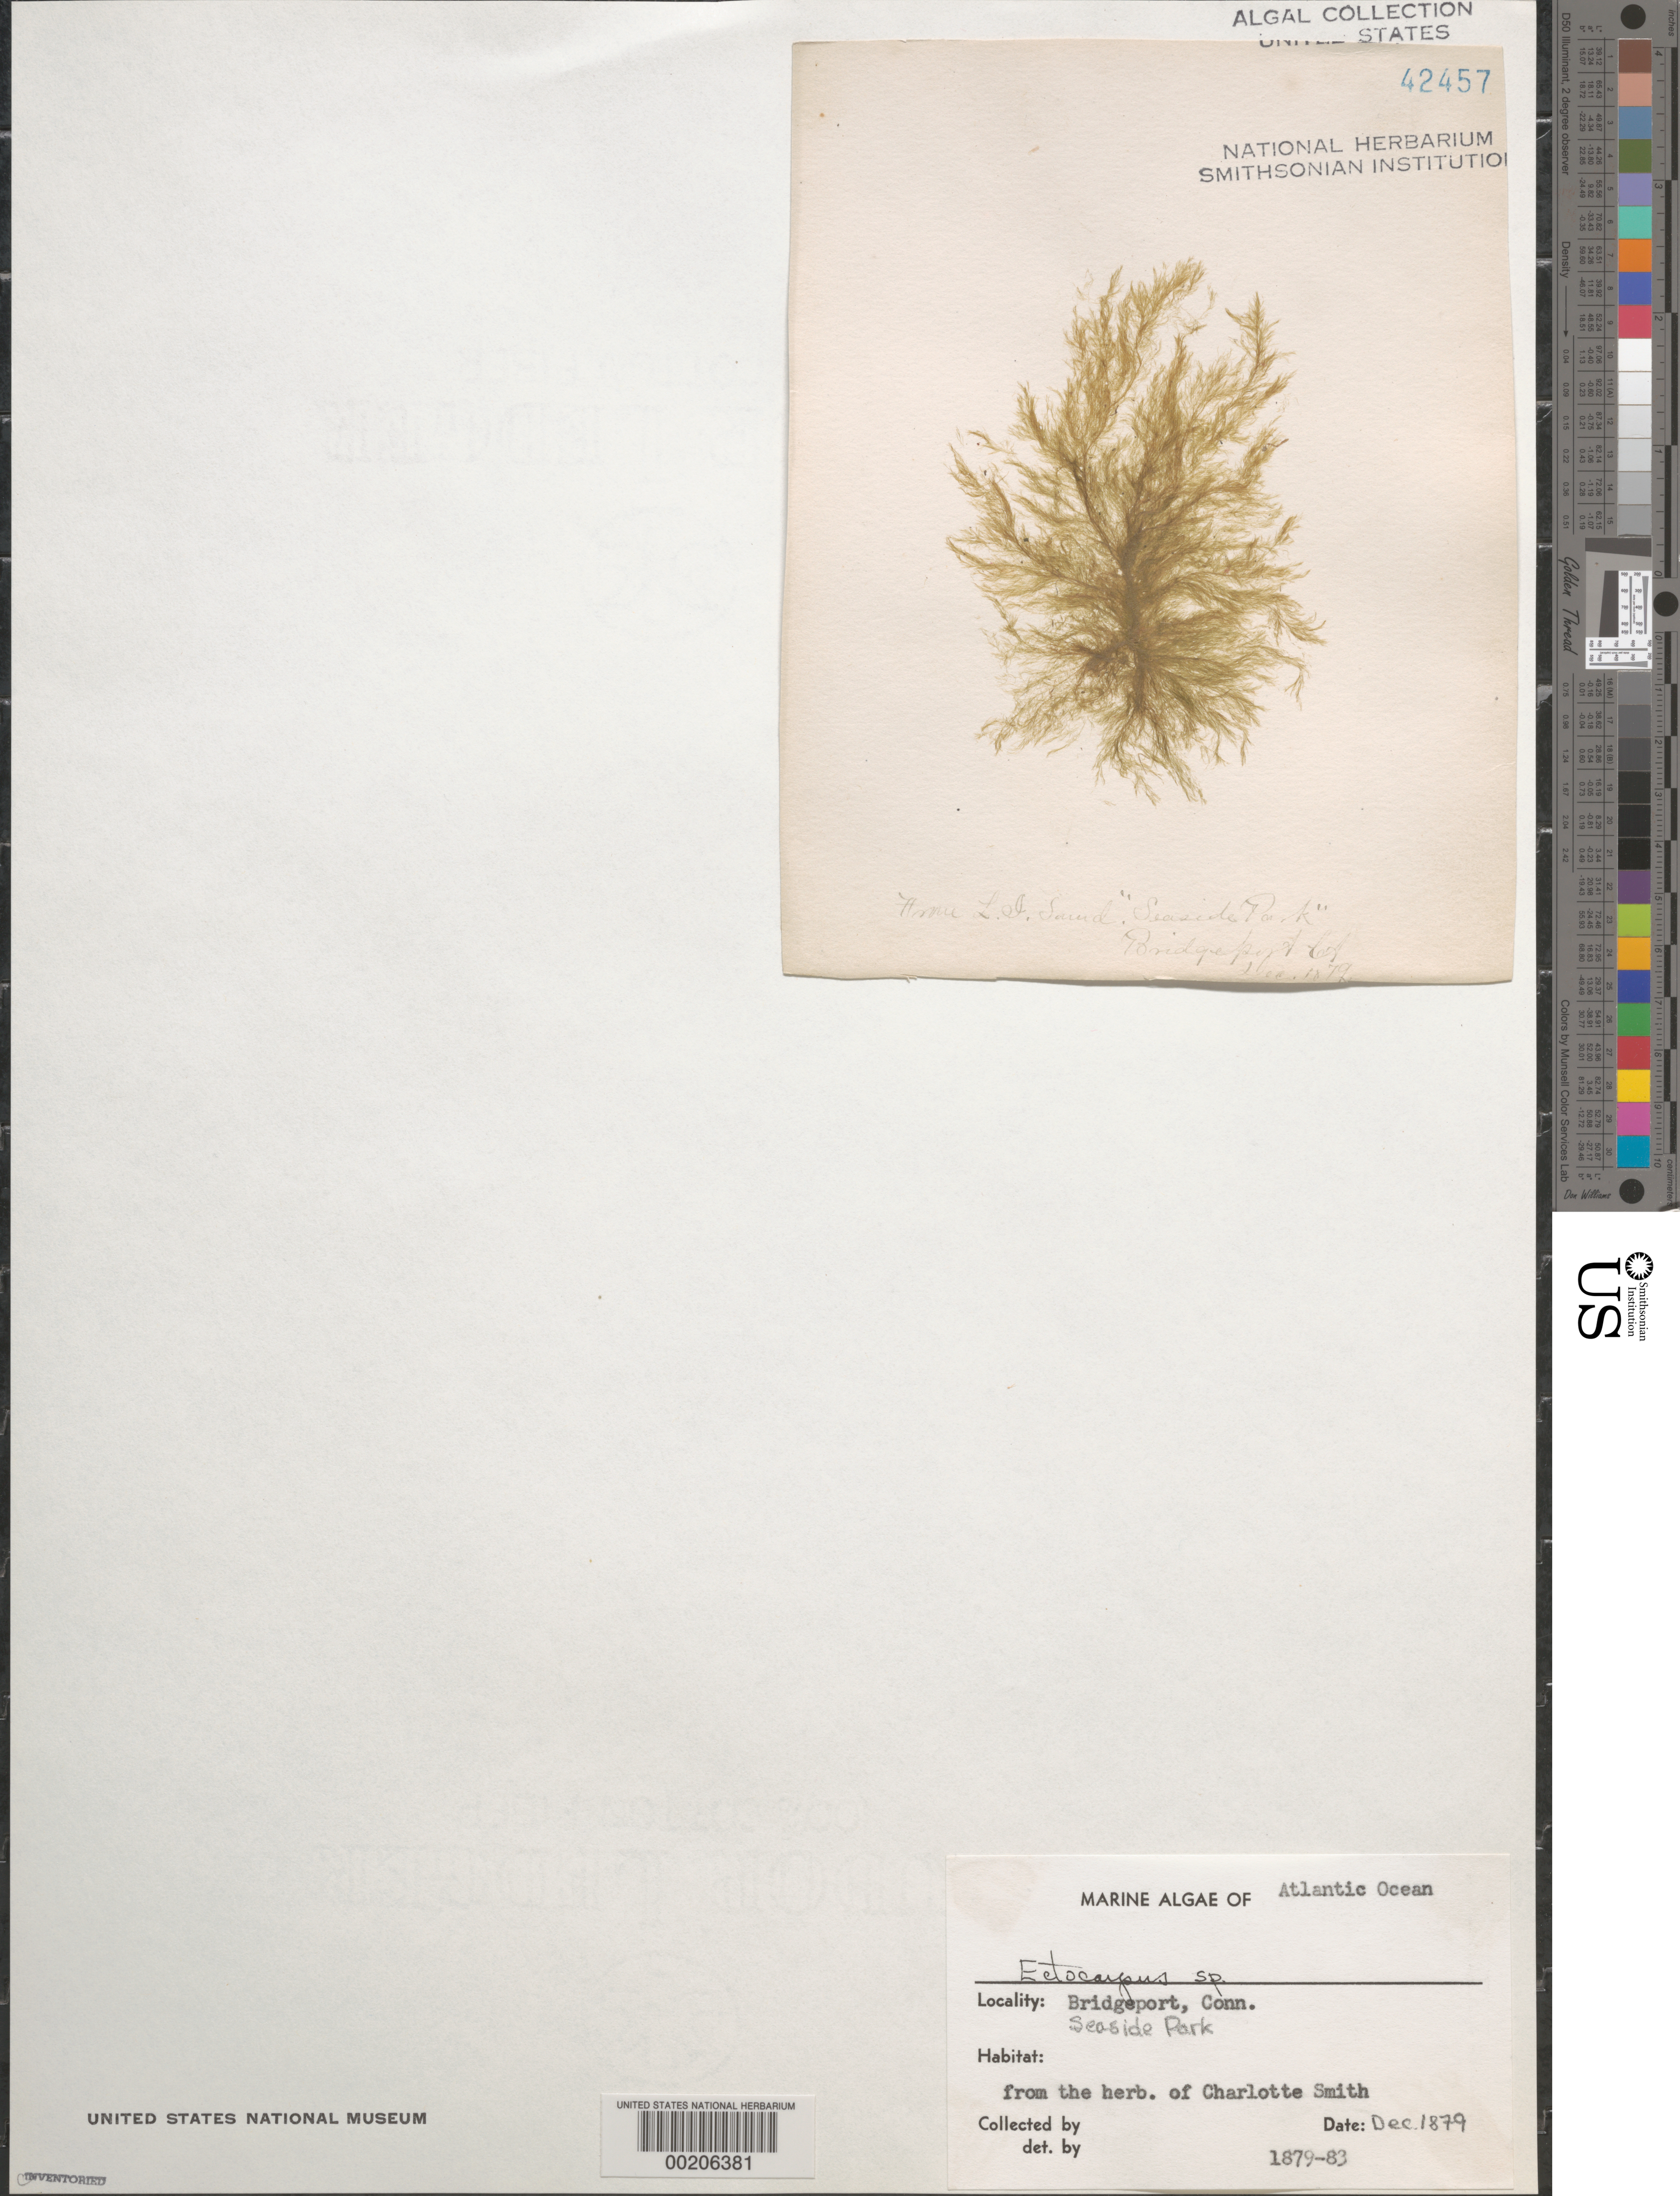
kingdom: Chromista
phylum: Ochrophyta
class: Phaeophyceae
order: Ectocarpales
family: Ectocarpaceae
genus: Ectocarpus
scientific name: Ectocarpus sp.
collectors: Charlotte Smith (herbarium)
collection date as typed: Dec 1879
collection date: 1879-12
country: United States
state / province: Connecticut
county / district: Fairfield County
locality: Bridgeport, Seaside Park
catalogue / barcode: US 42457